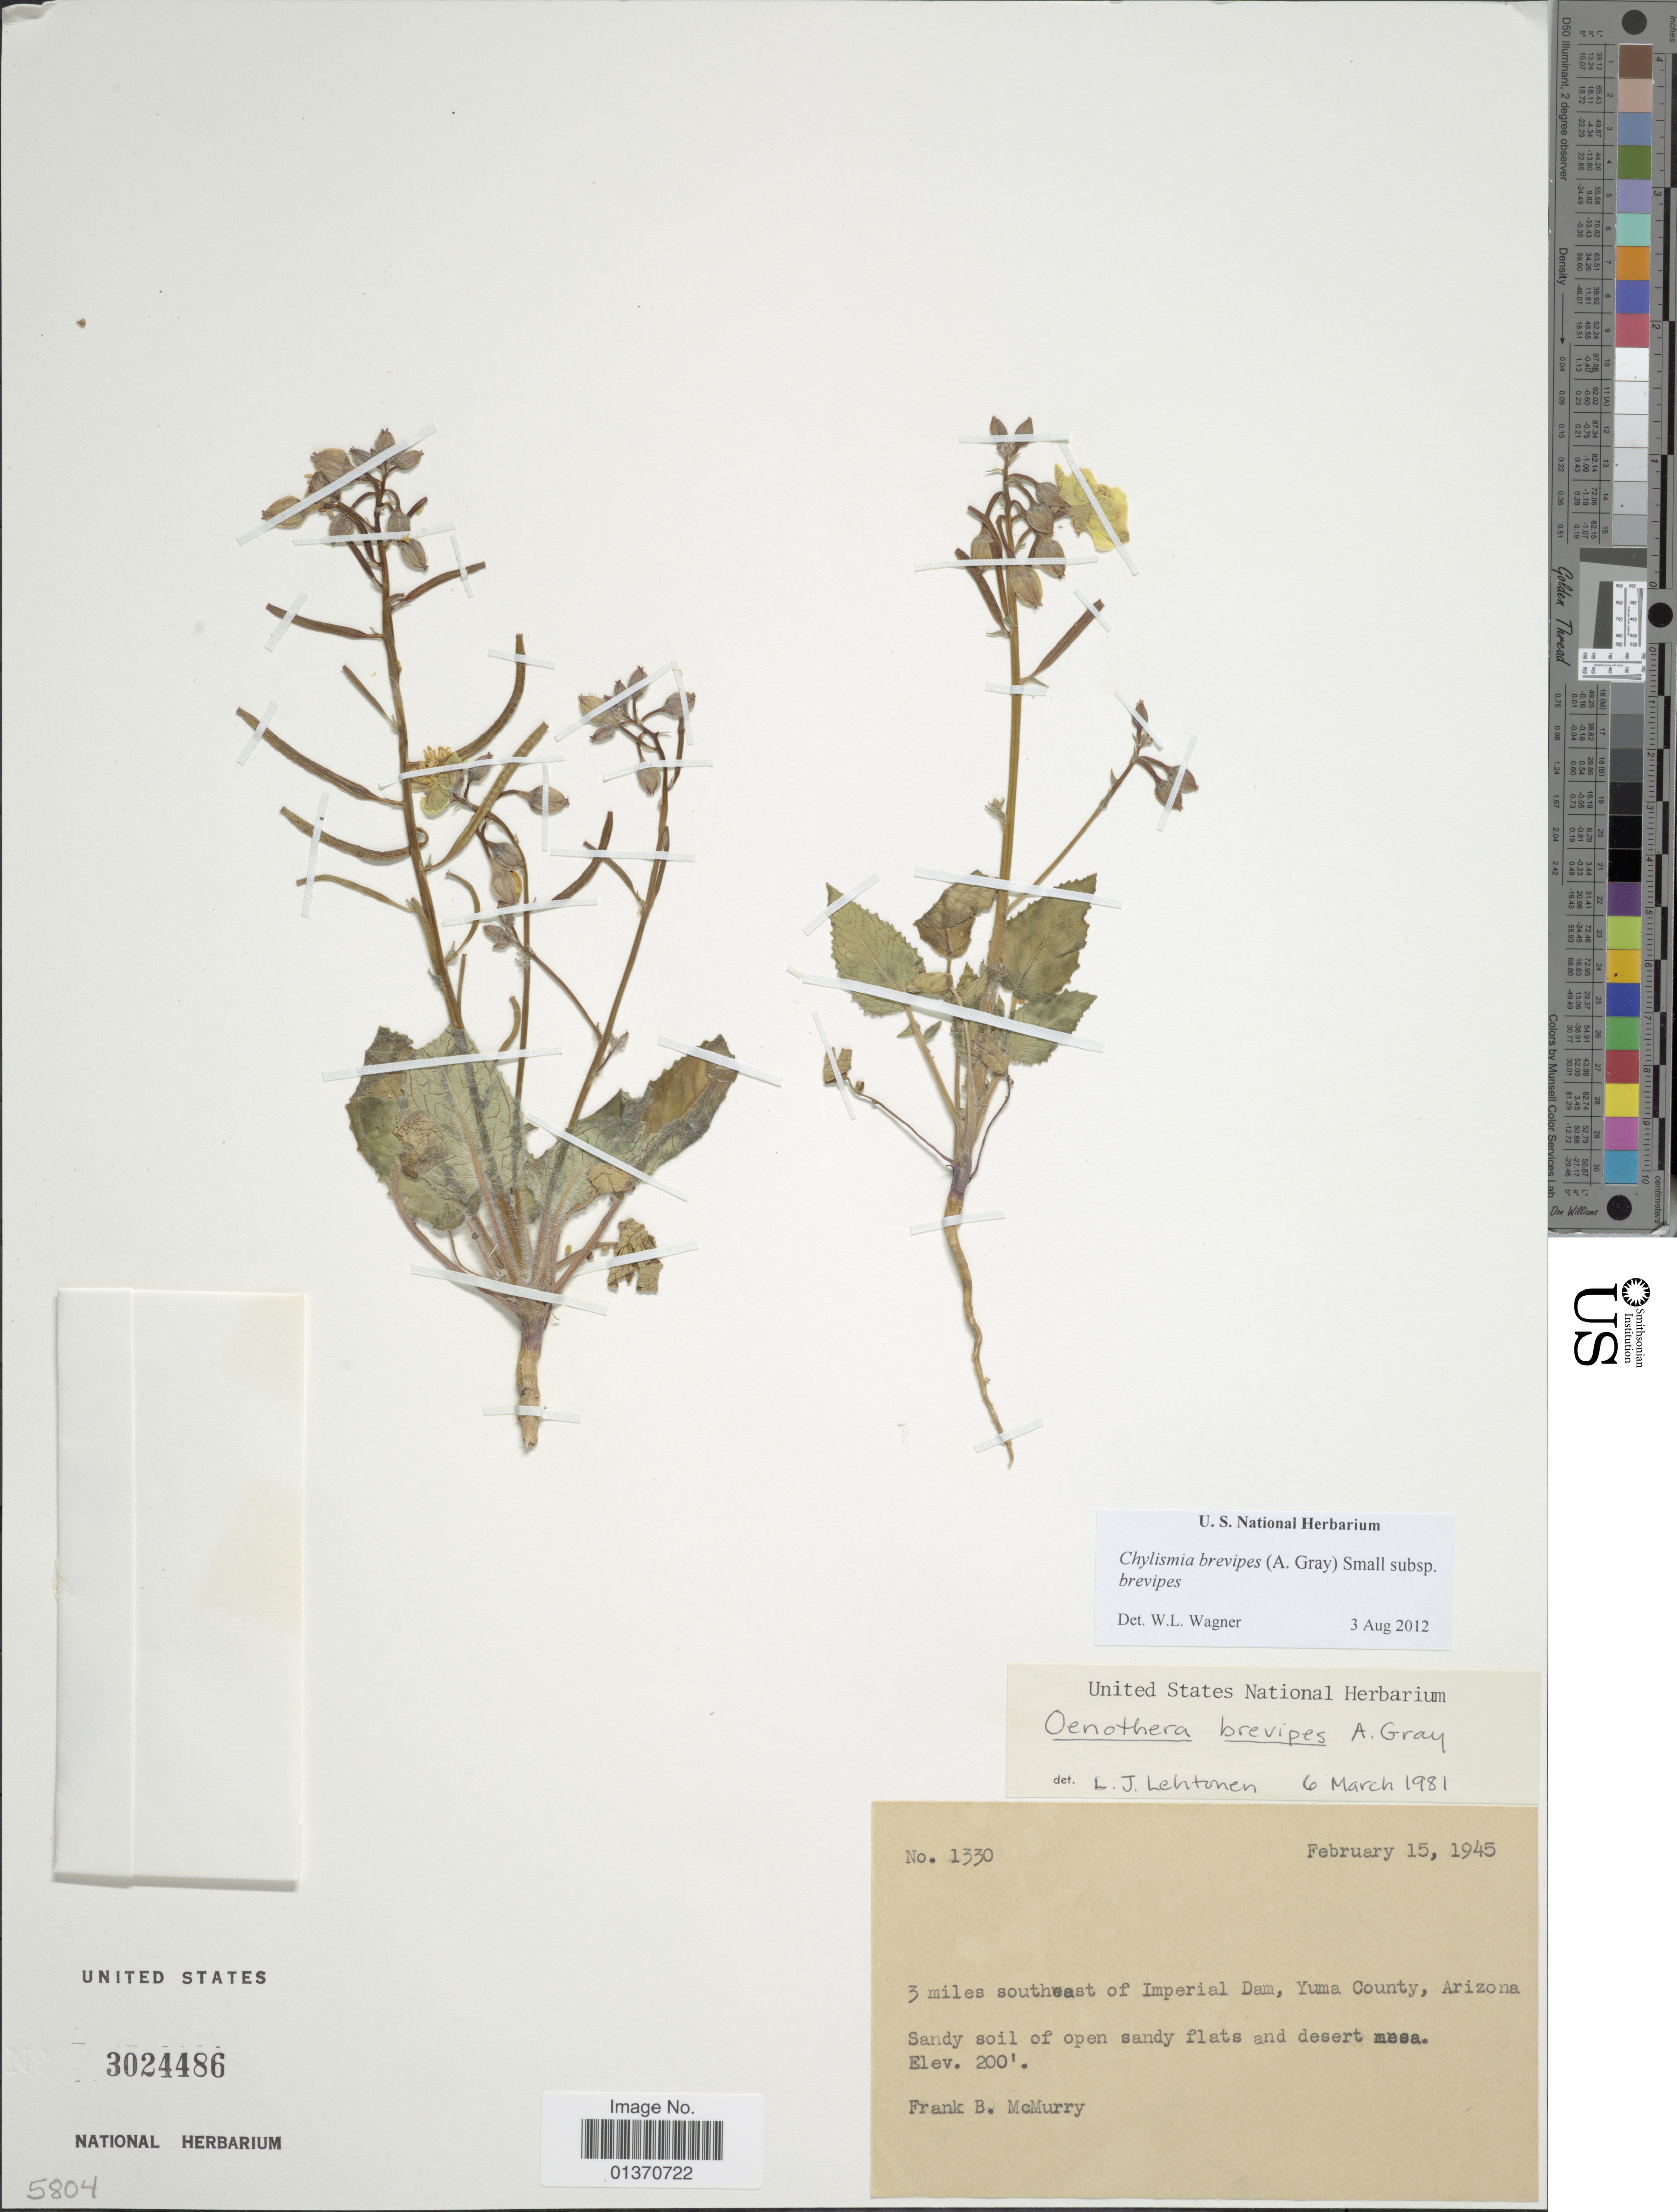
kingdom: Plantae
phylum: Tracheophyta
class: Magnoliopsida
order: Myrtales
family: Onagraceae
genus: Chylismia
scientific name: Chylismia brevipes subsp. brevipes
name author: (A. Gray) Small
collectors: F. B. McMurry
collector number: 1330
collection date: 1945-02-15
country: United States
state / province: Arizona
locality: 3 miles southwest of Imperial Dam, Yuma County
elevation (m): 61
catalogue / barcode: US 3024486